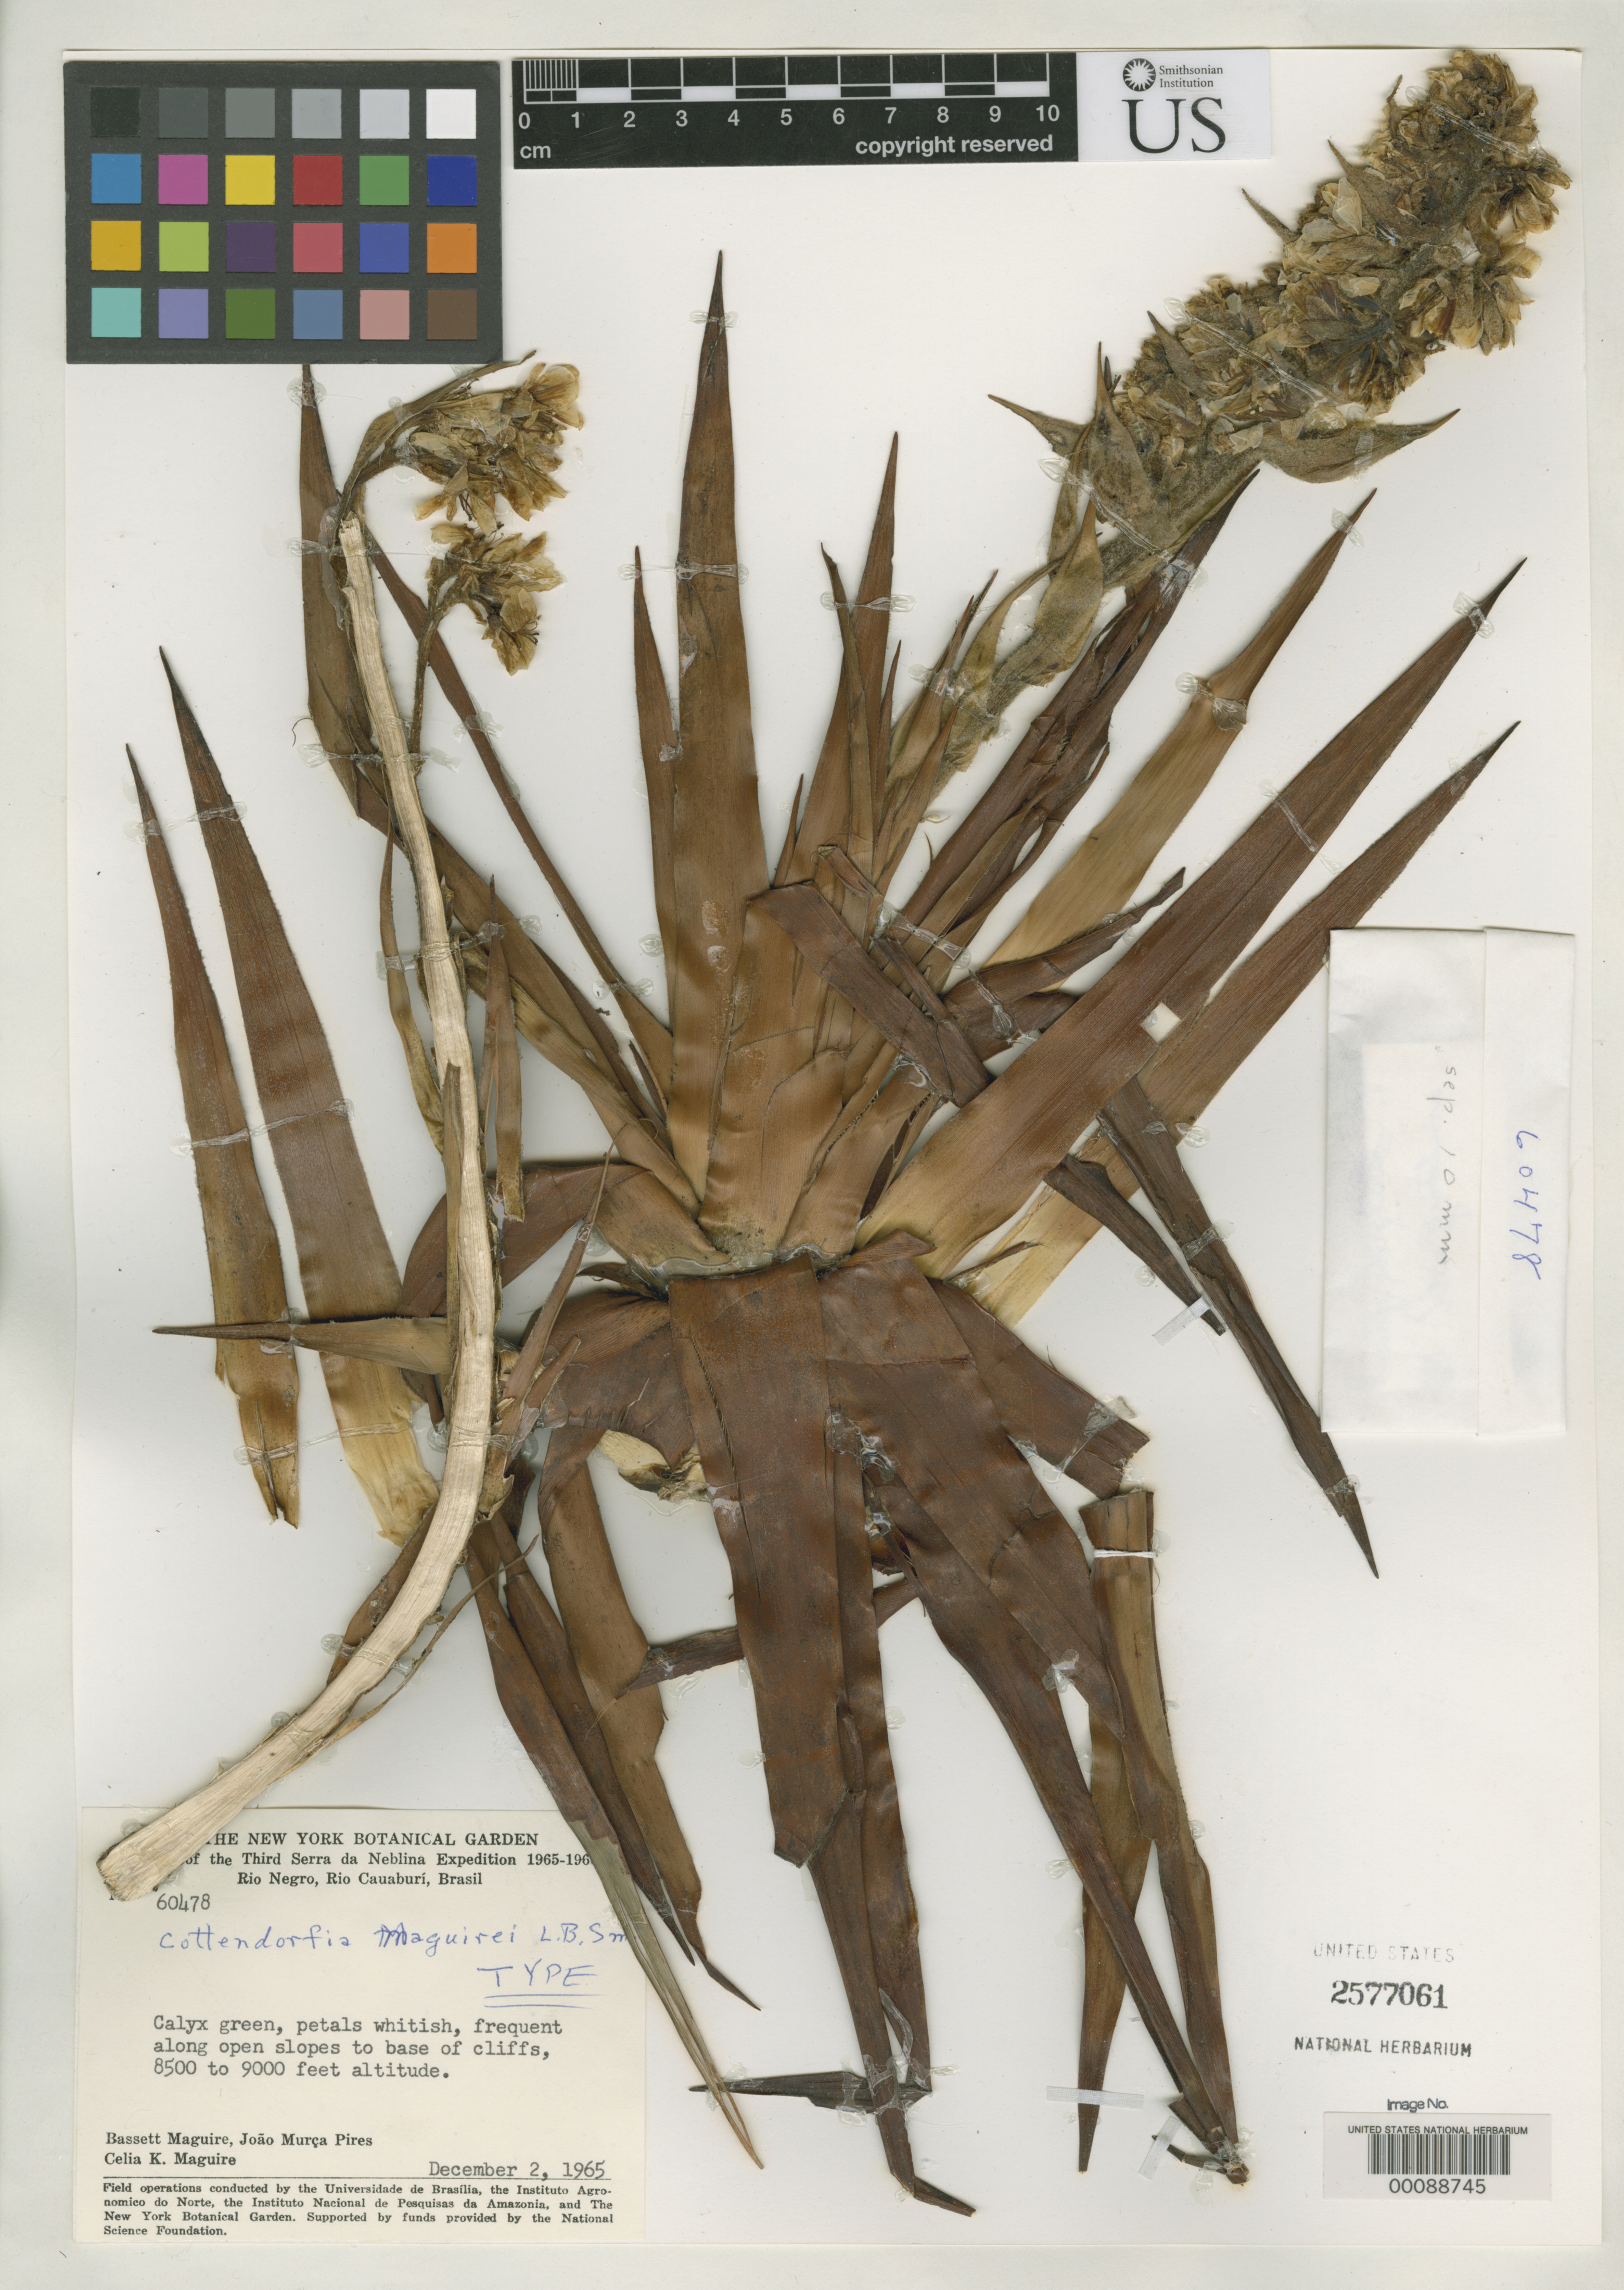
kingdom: Plantae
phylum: Tracheophyta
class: Liliopsida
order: Poales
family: Bromeliaceae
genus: Cottendorfia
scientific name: Cottendorfia maguirei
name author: L.B. Sm.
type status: Holotype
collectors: B. Maguire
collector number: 60478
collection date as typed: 02 Dec 1965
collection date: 1965-12-02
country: Brazil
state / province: Amazonas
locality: Rio Negro, Rio Cauaburi; alt. 8500-9000 ft.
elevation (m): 2591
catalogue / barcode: US 2577061